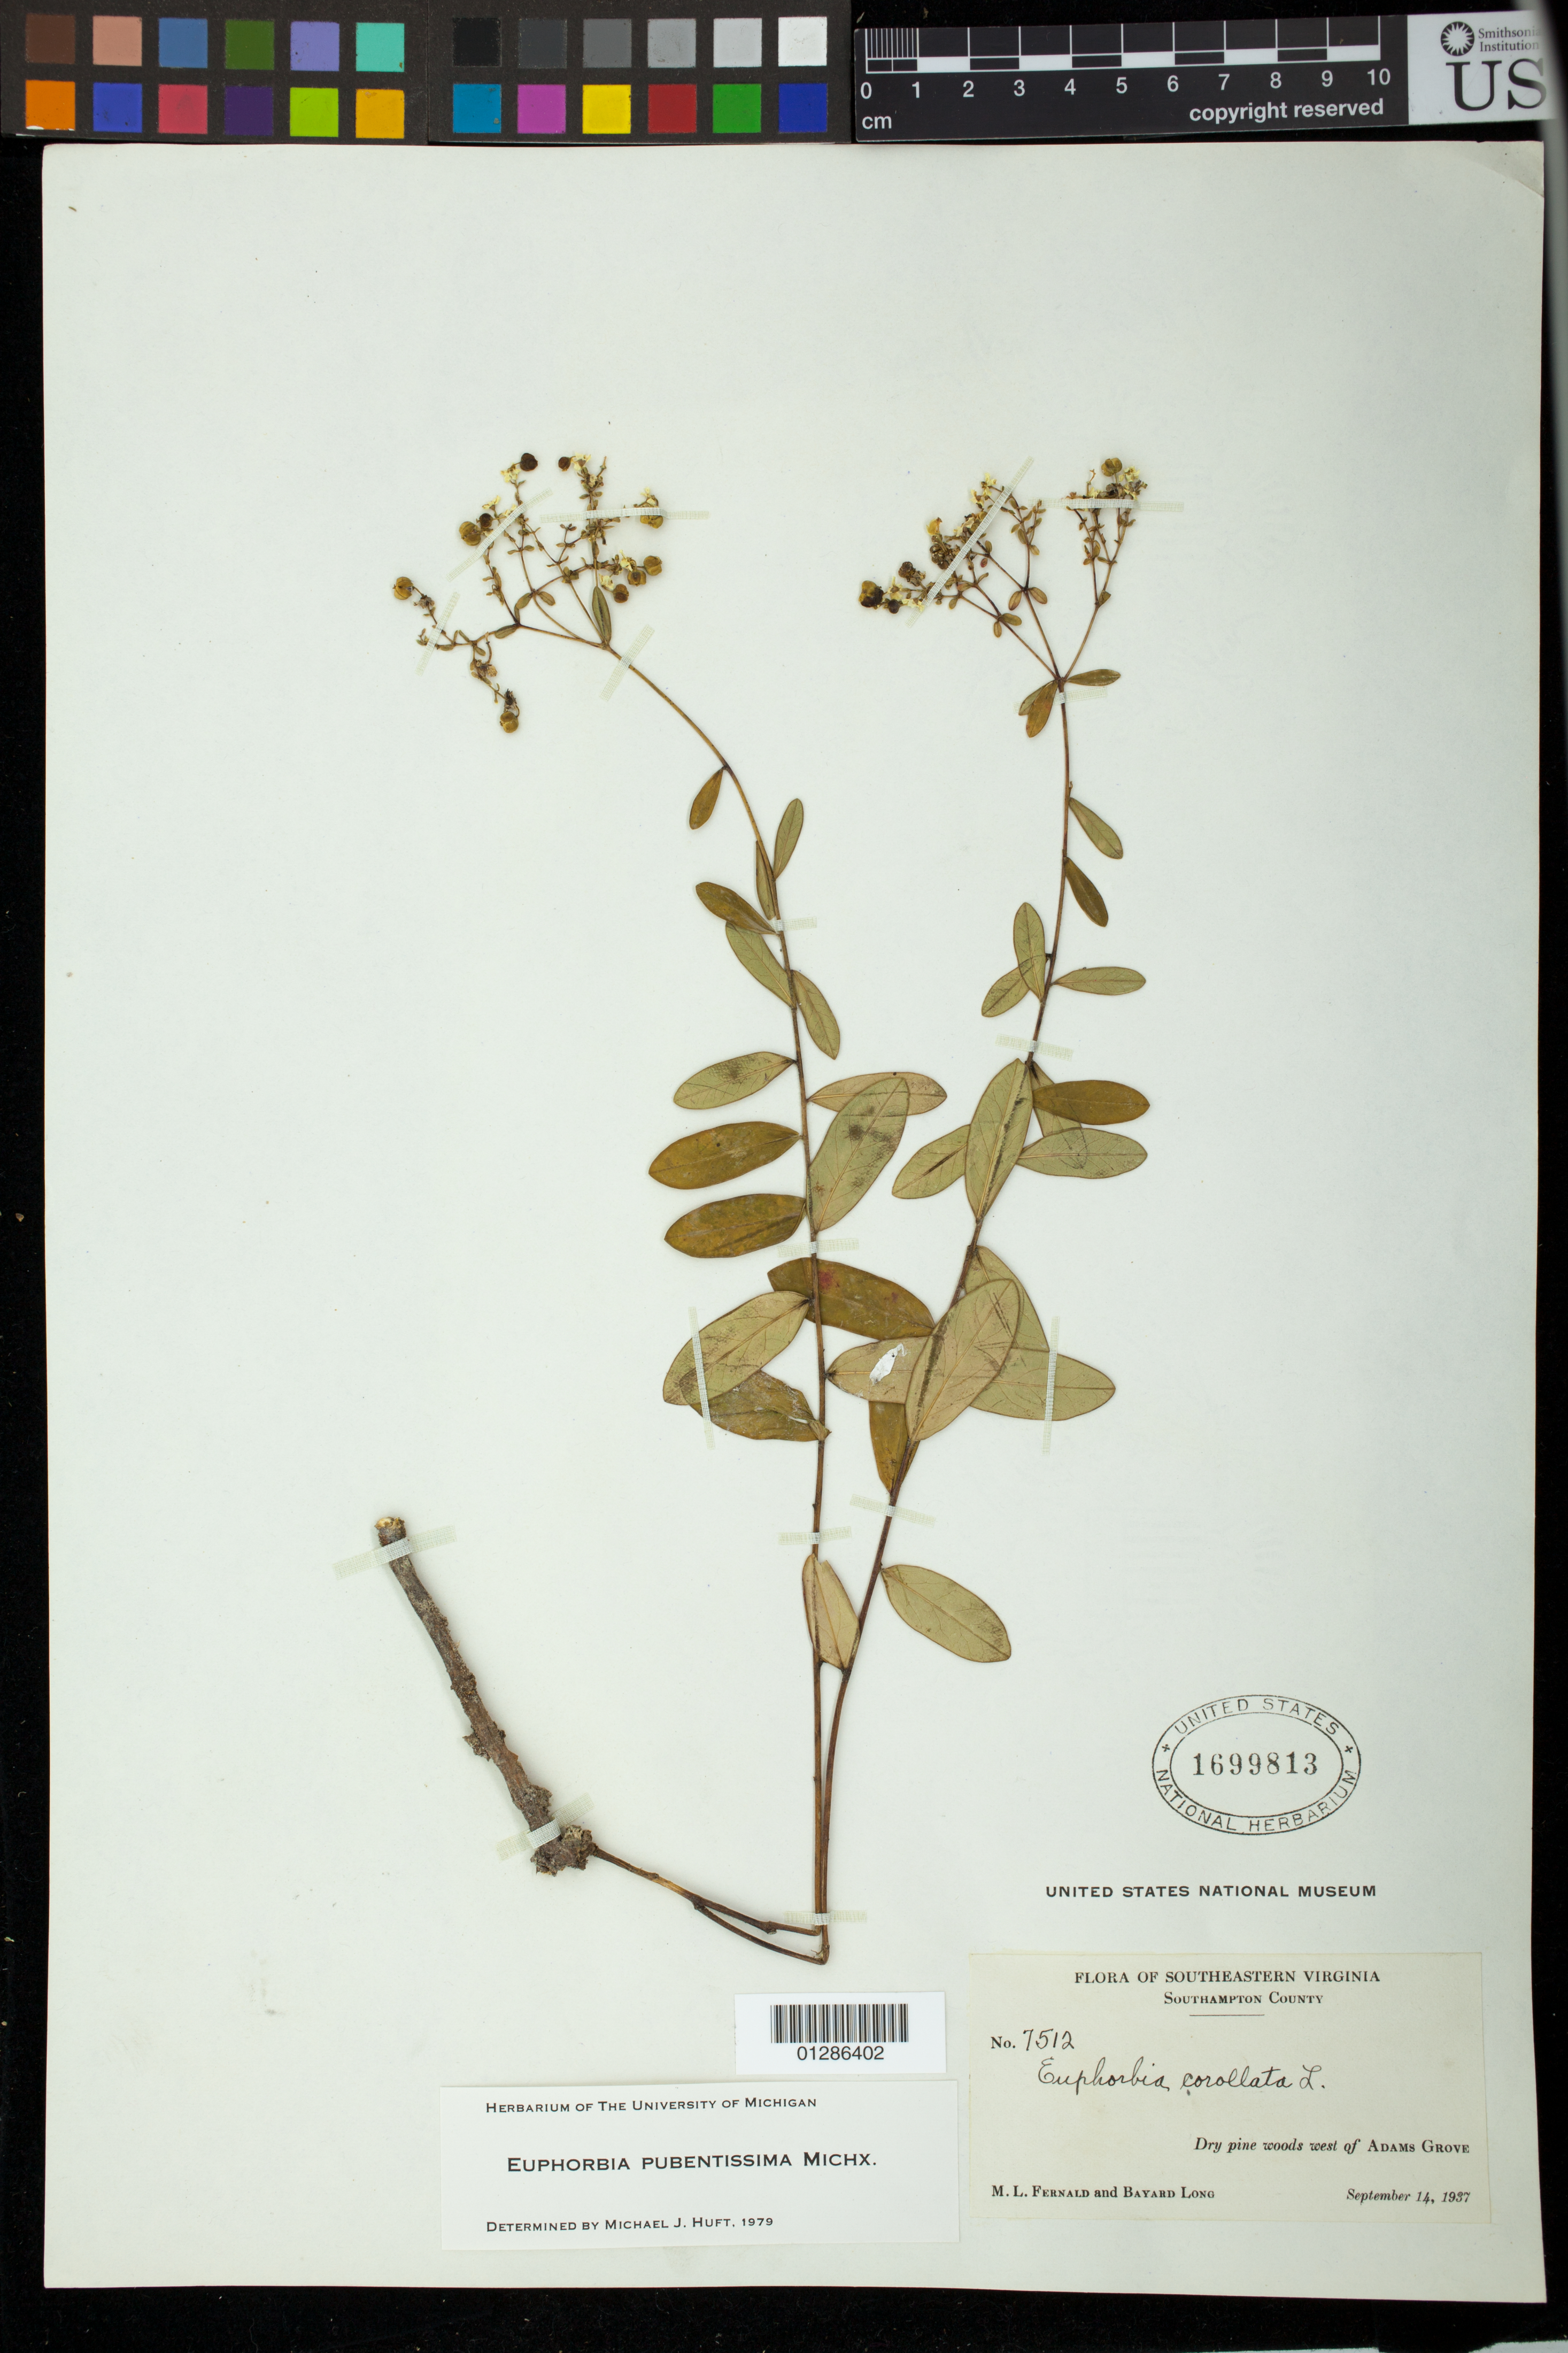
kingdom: Plantae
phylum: Tracheophyta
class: Magnoliopsida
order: Malpighiales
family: Euphorbiaceae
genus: Euphorbia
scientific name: Euphorbia pubentissima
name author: Michx.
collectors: M. L. Fernald & B. H. Long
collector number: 7512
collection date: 1937-09-14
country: United States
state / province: Virginia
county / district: Southampton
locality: Woods west of Adams Grove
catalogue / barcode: US 1699813